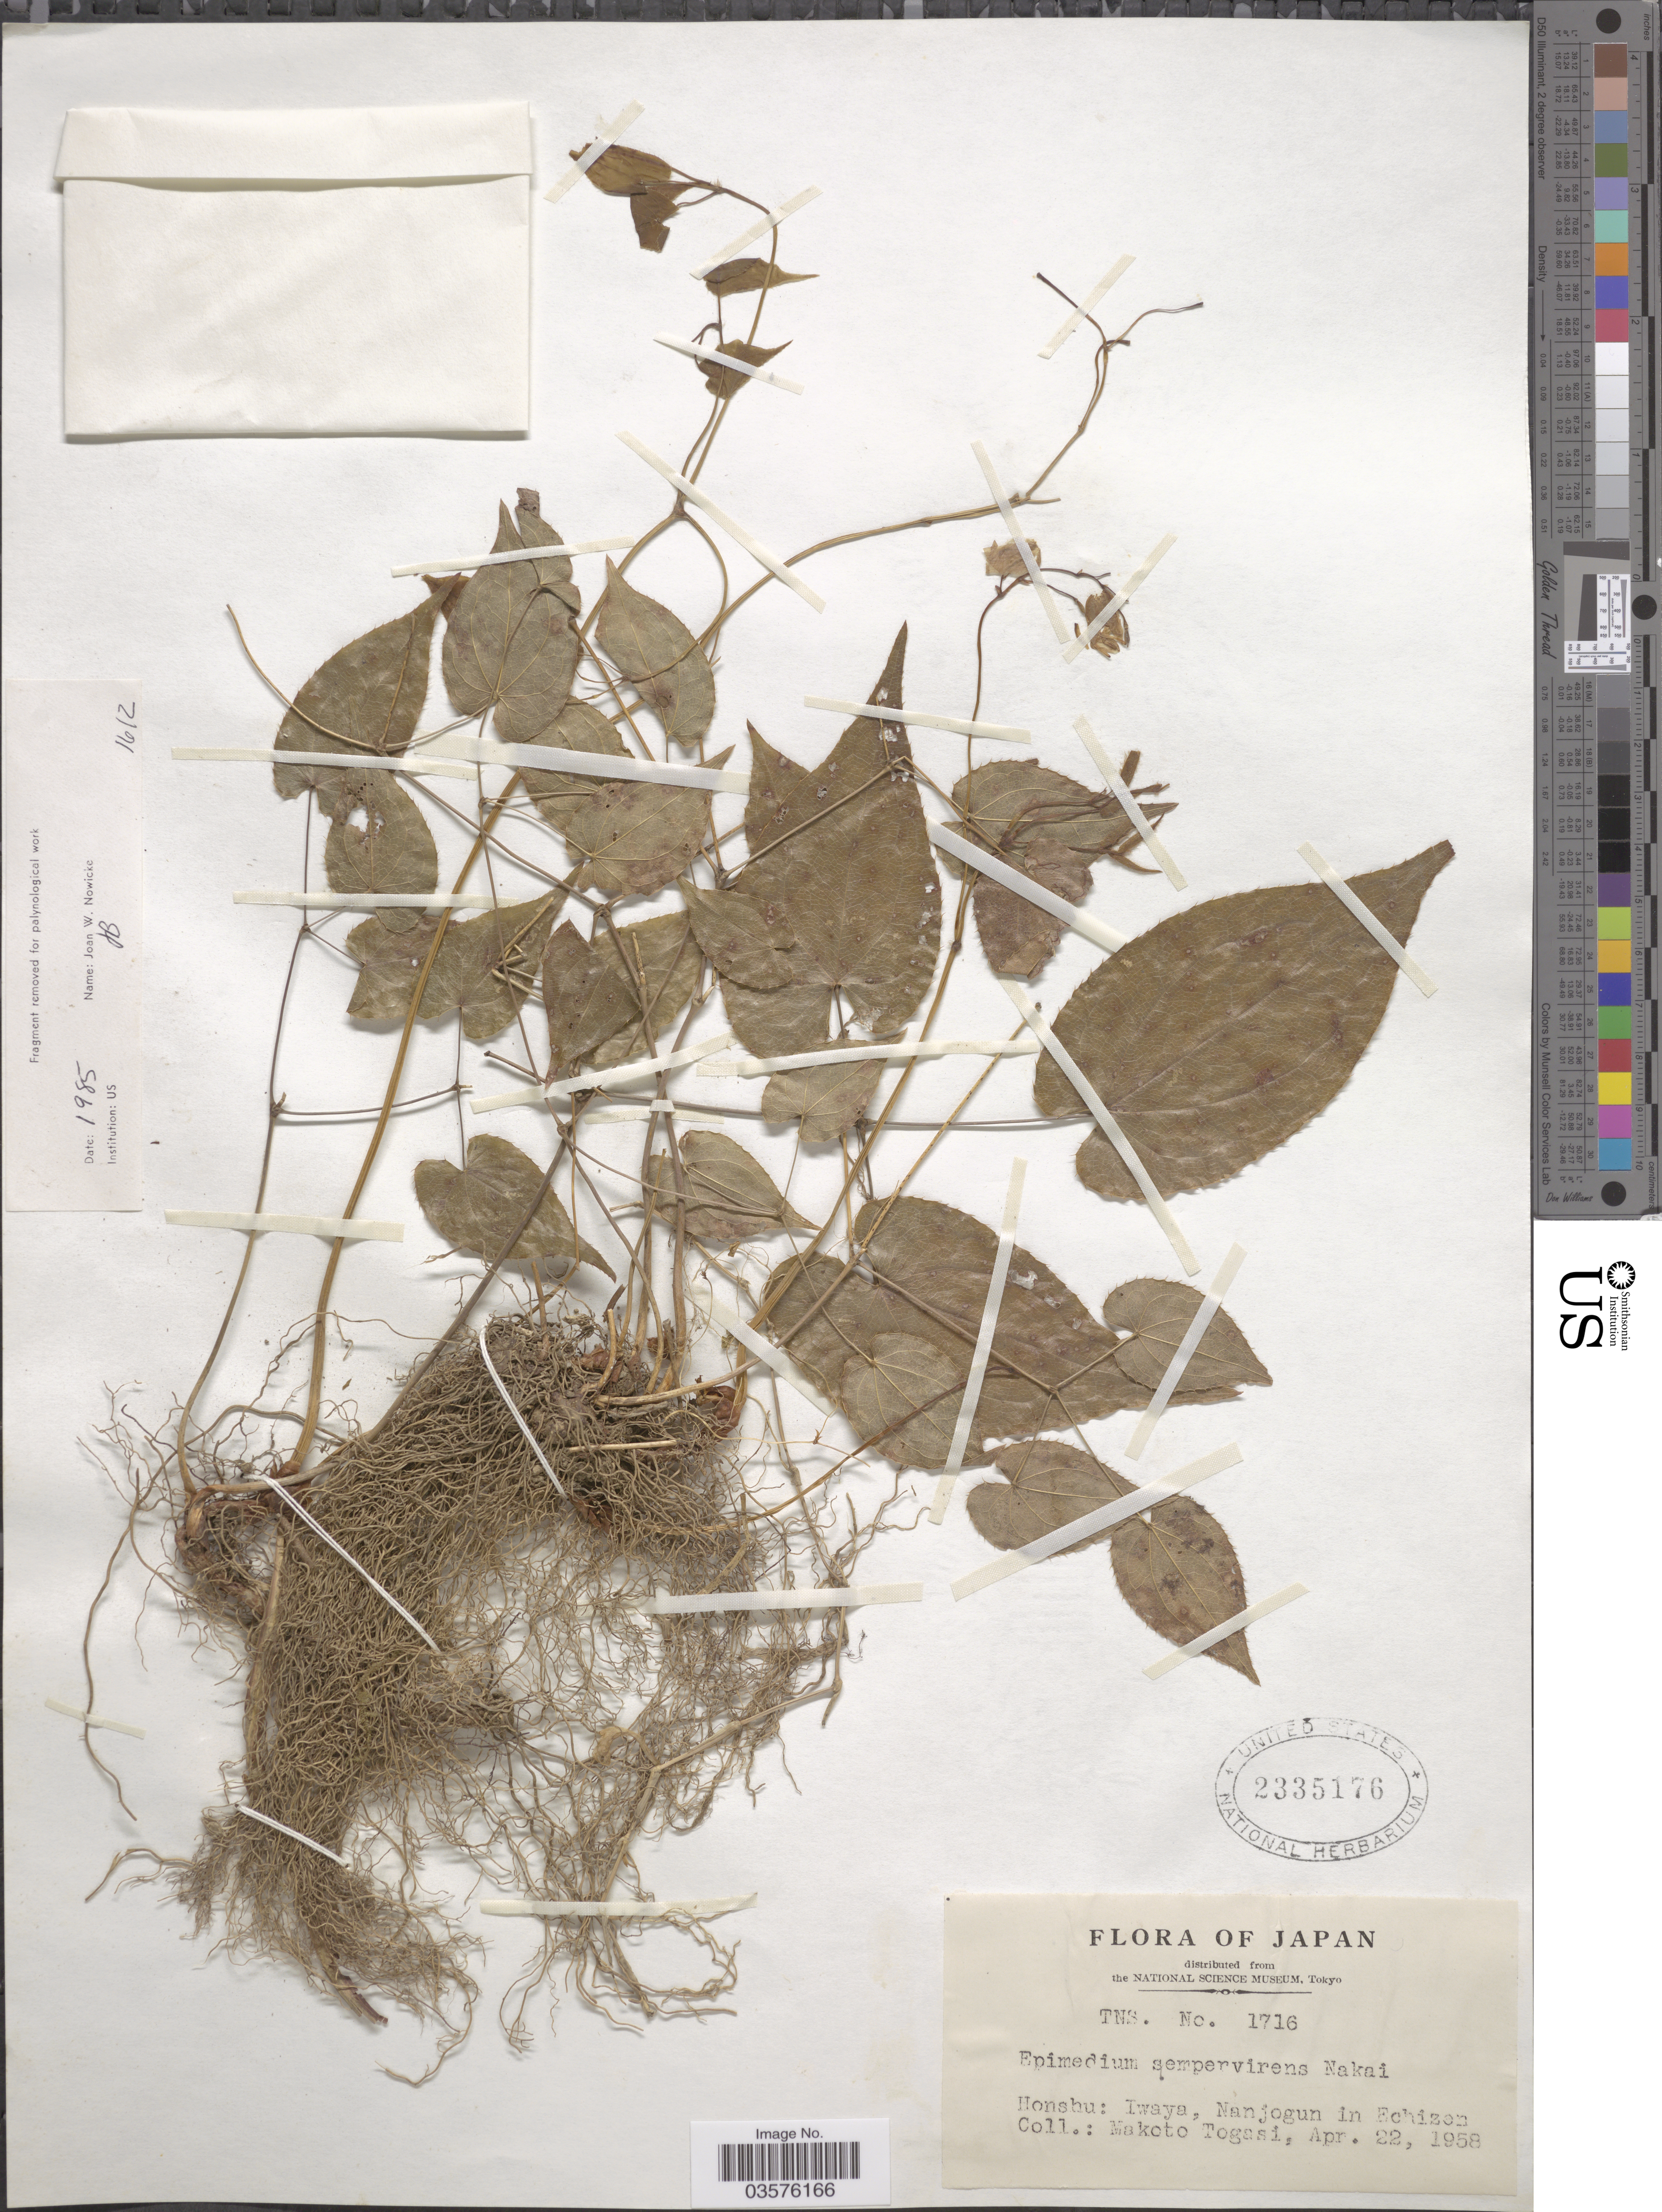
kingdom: Plantae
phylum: Tracheophyta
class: Magnoliopsida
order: Ranunculales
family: Berberidaceae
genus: Epimedium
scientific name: Epimedium sempervirens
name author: Nakai ex F. Maek.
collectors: M. Togasi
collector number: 1716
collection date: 1958-04-22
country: Japan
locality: Honshu: Iwaya, Nanjogun in Echizen.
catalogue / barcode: US 2335176